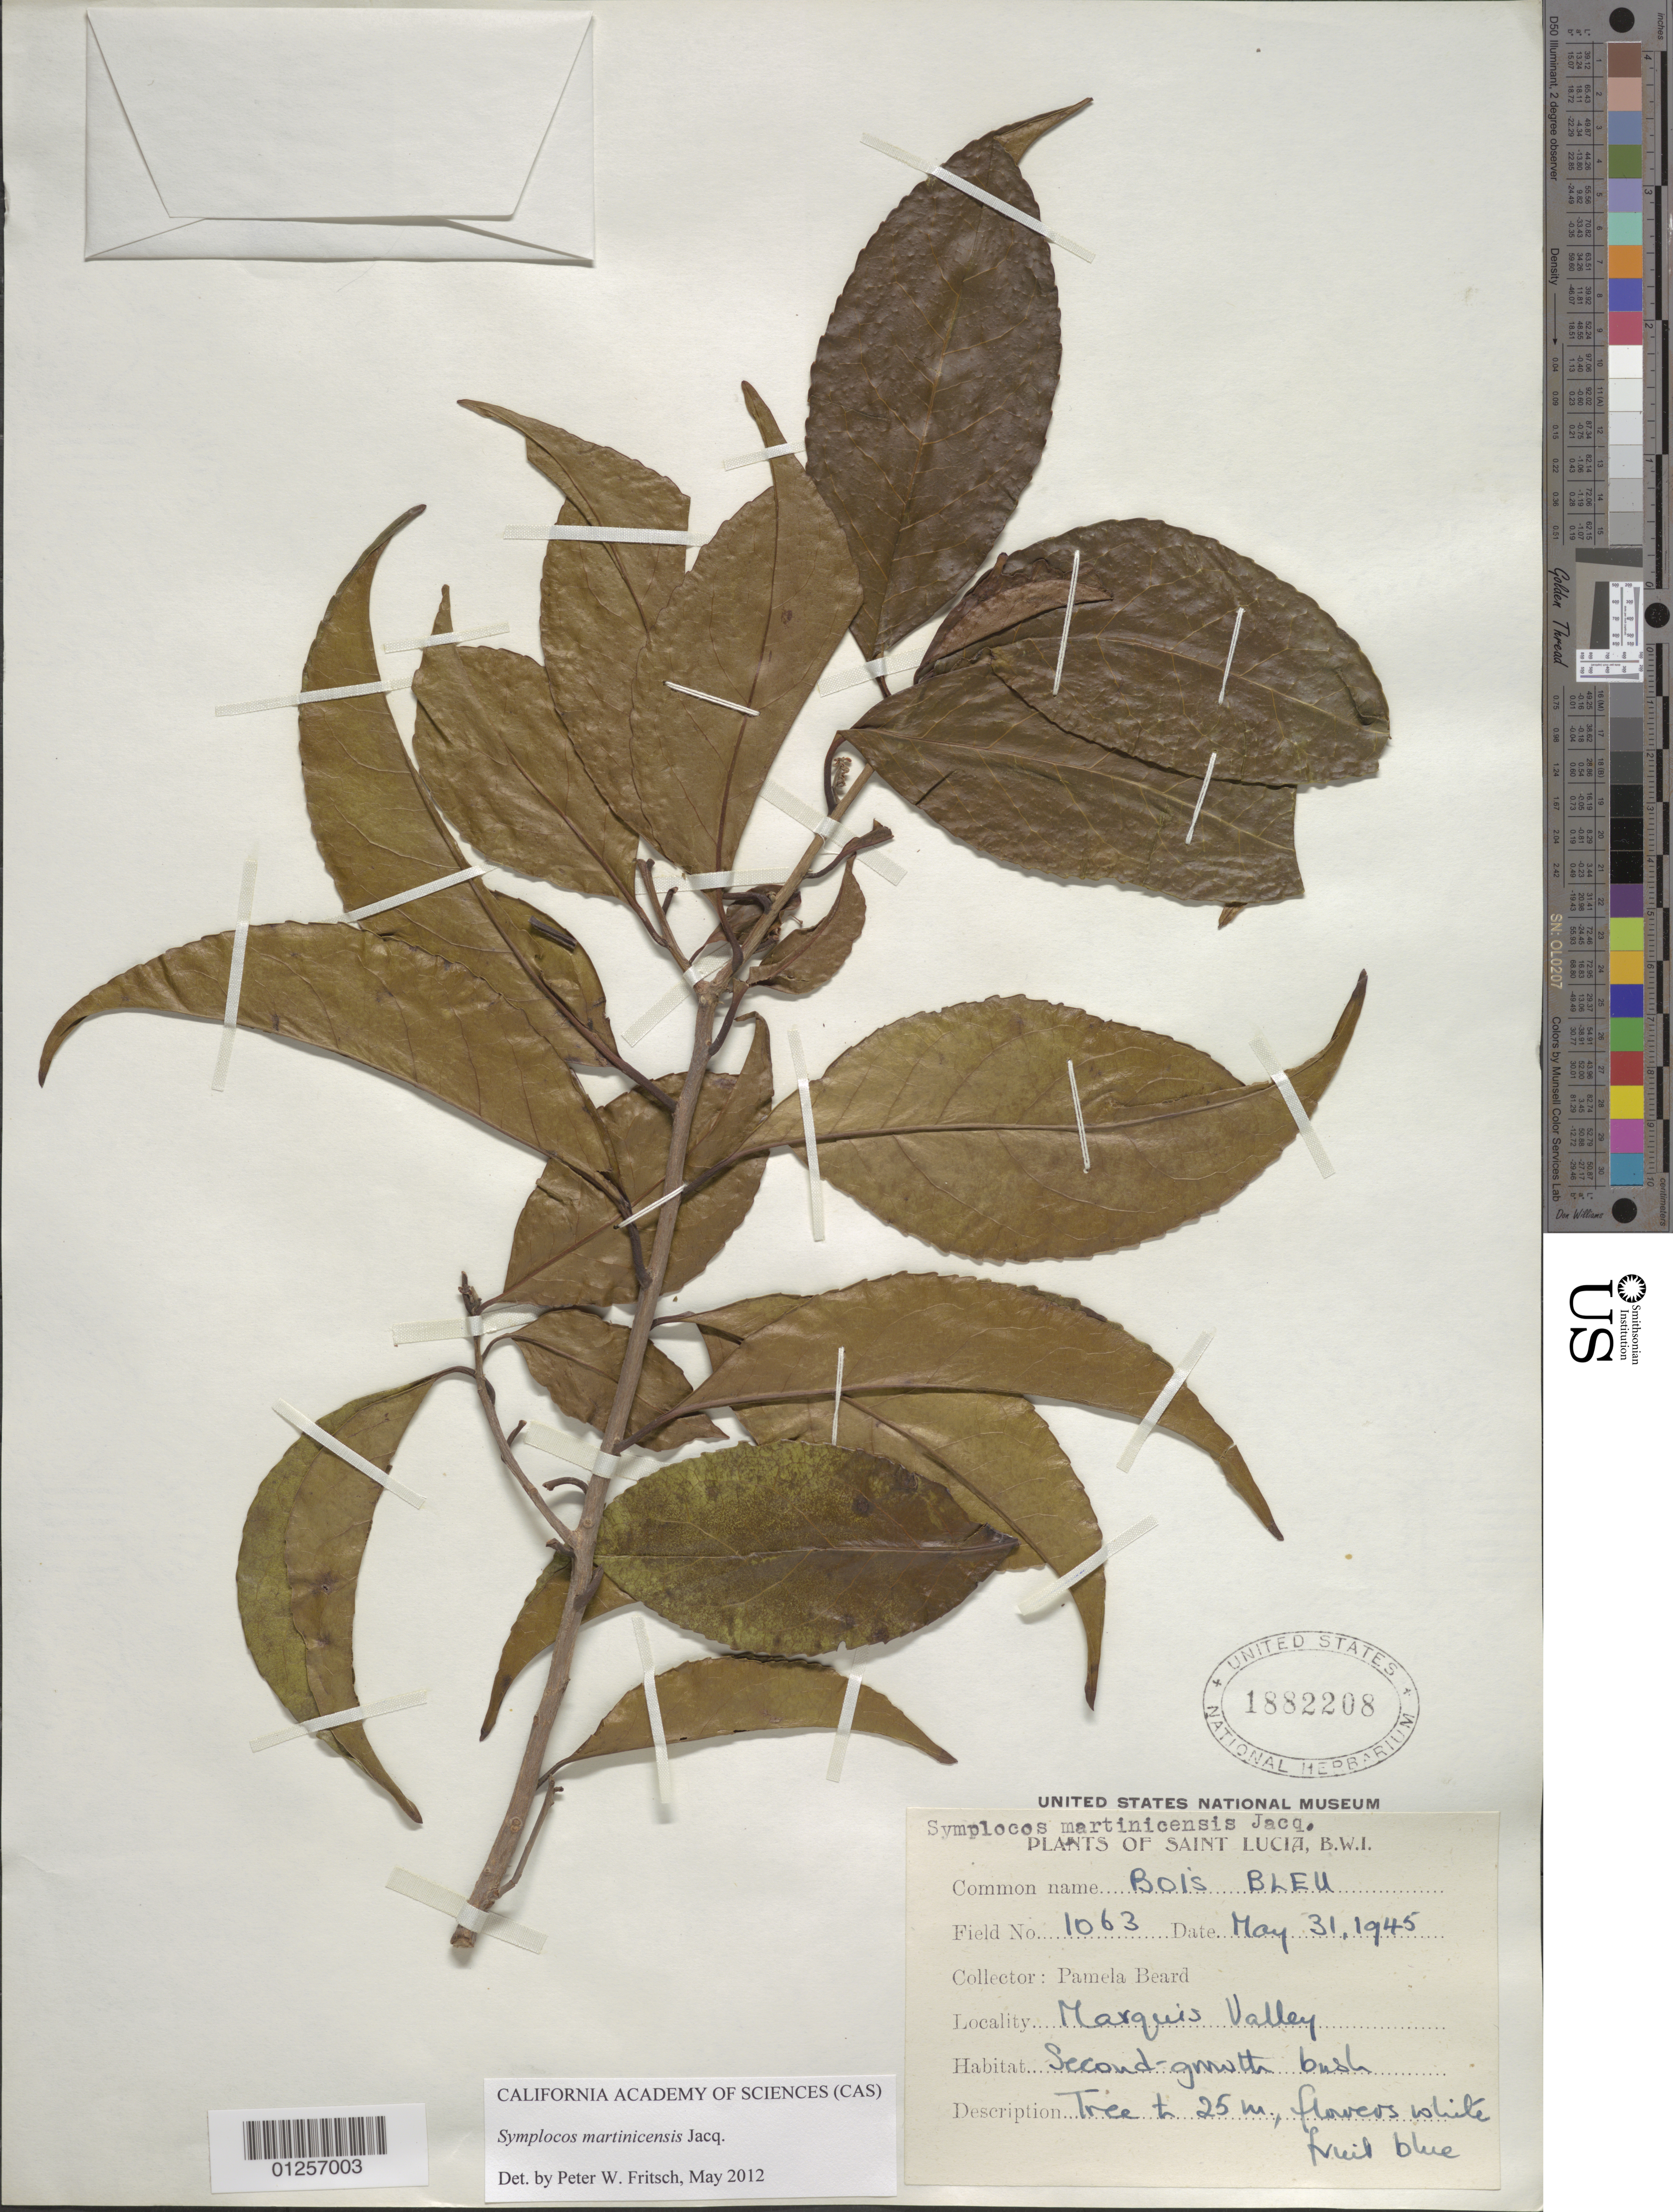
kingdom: Plantae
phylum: Tracheophyta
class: Magnoliopsida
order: Ericales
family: Symplocaceae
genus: Symplocos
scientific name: Symplocos martinicensis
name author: Jacq.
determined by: Fritsch, Peter W.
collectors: P. Beard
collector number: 1063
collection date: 1945-05-31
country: St. Lucia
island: St. Lucia I.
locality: Marquis Valley.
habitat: Second-growth bush.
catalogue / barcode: US 1882208